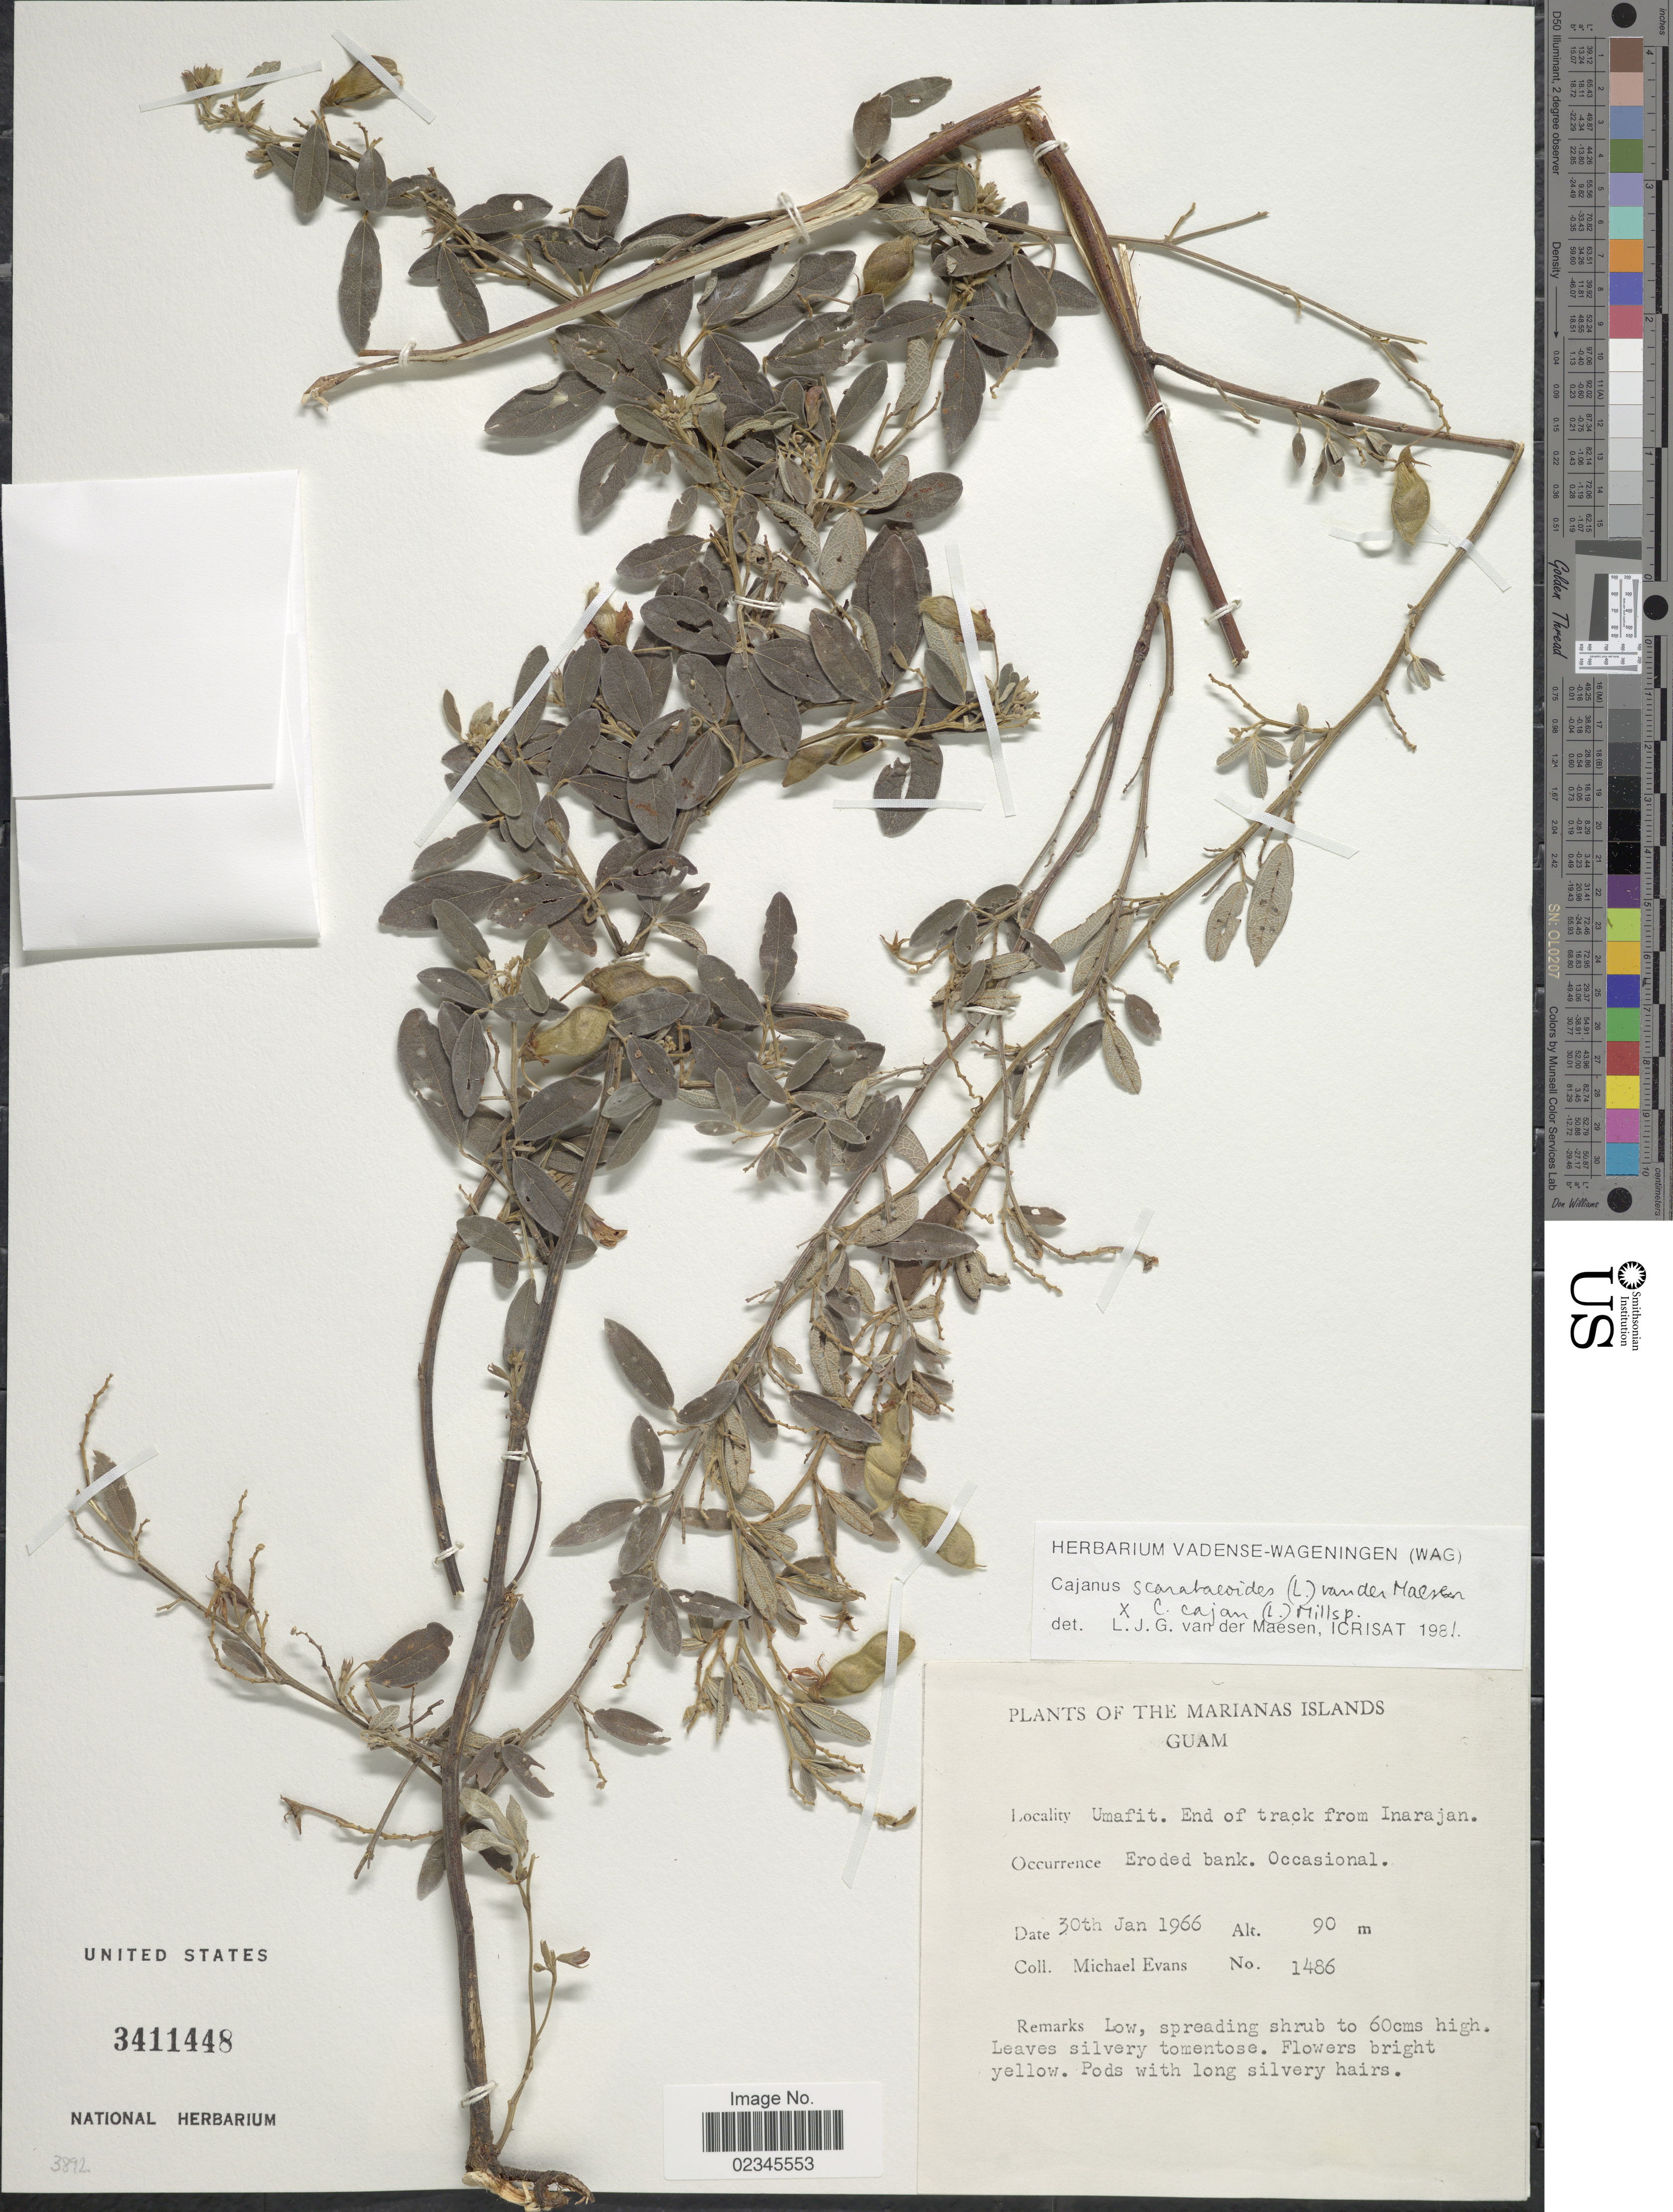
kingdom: Plantae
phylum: Tracheophyta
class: Magnoliopsida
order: Fabales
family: Fabaceae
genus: Cajanus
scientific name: Cajanus scarabaeoides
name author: (L.) Thou. ex Graham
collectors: M. Evans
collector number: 1486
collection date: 1966-01-30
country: Guam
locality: Marianas Islands. Umafit. End of track from Inarajan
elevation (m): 90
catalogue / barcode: US 3411448